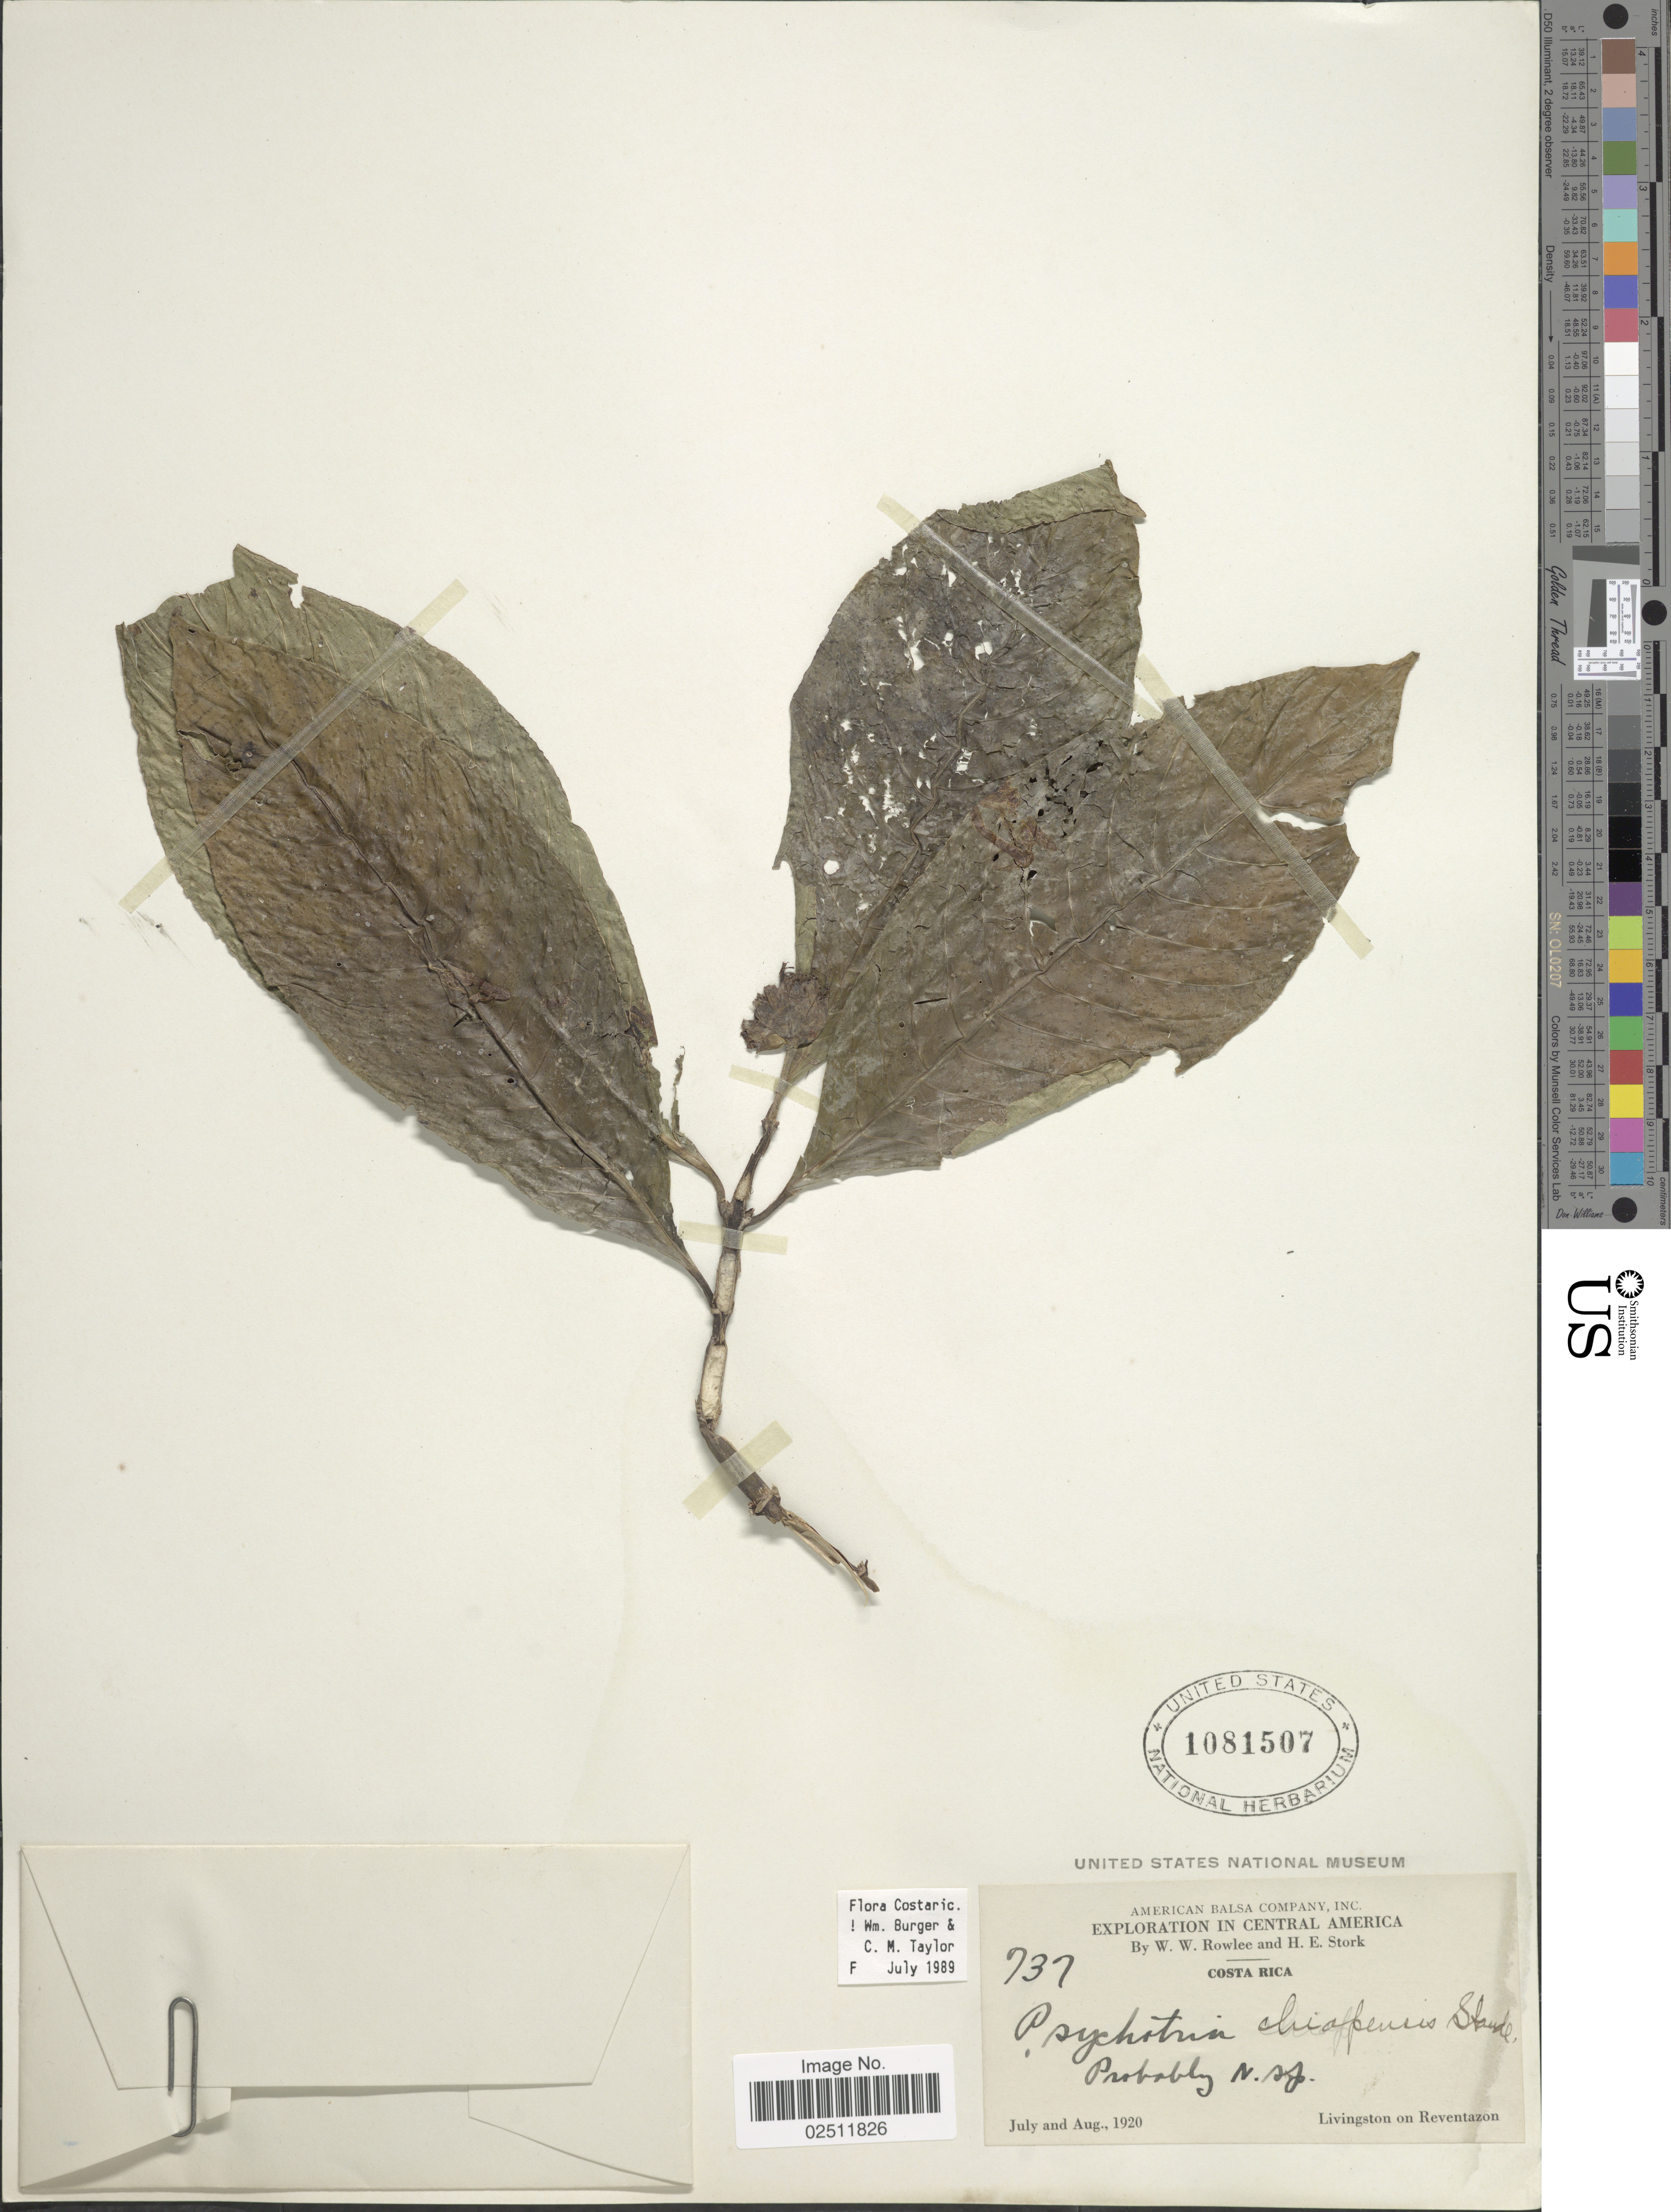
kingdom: Plantae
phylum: Tracheophyta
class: Magnoliopsida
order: Gentianales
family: Rubiaceae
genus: Psychotria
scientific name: Psychotria chiapensis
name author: Standl.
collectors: W. W. Rowlee & H. E. Stork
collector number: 737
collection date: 1920-07/1920-08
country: Costa Rica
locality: Livingston on Reventazon.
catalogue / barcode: US 1081507